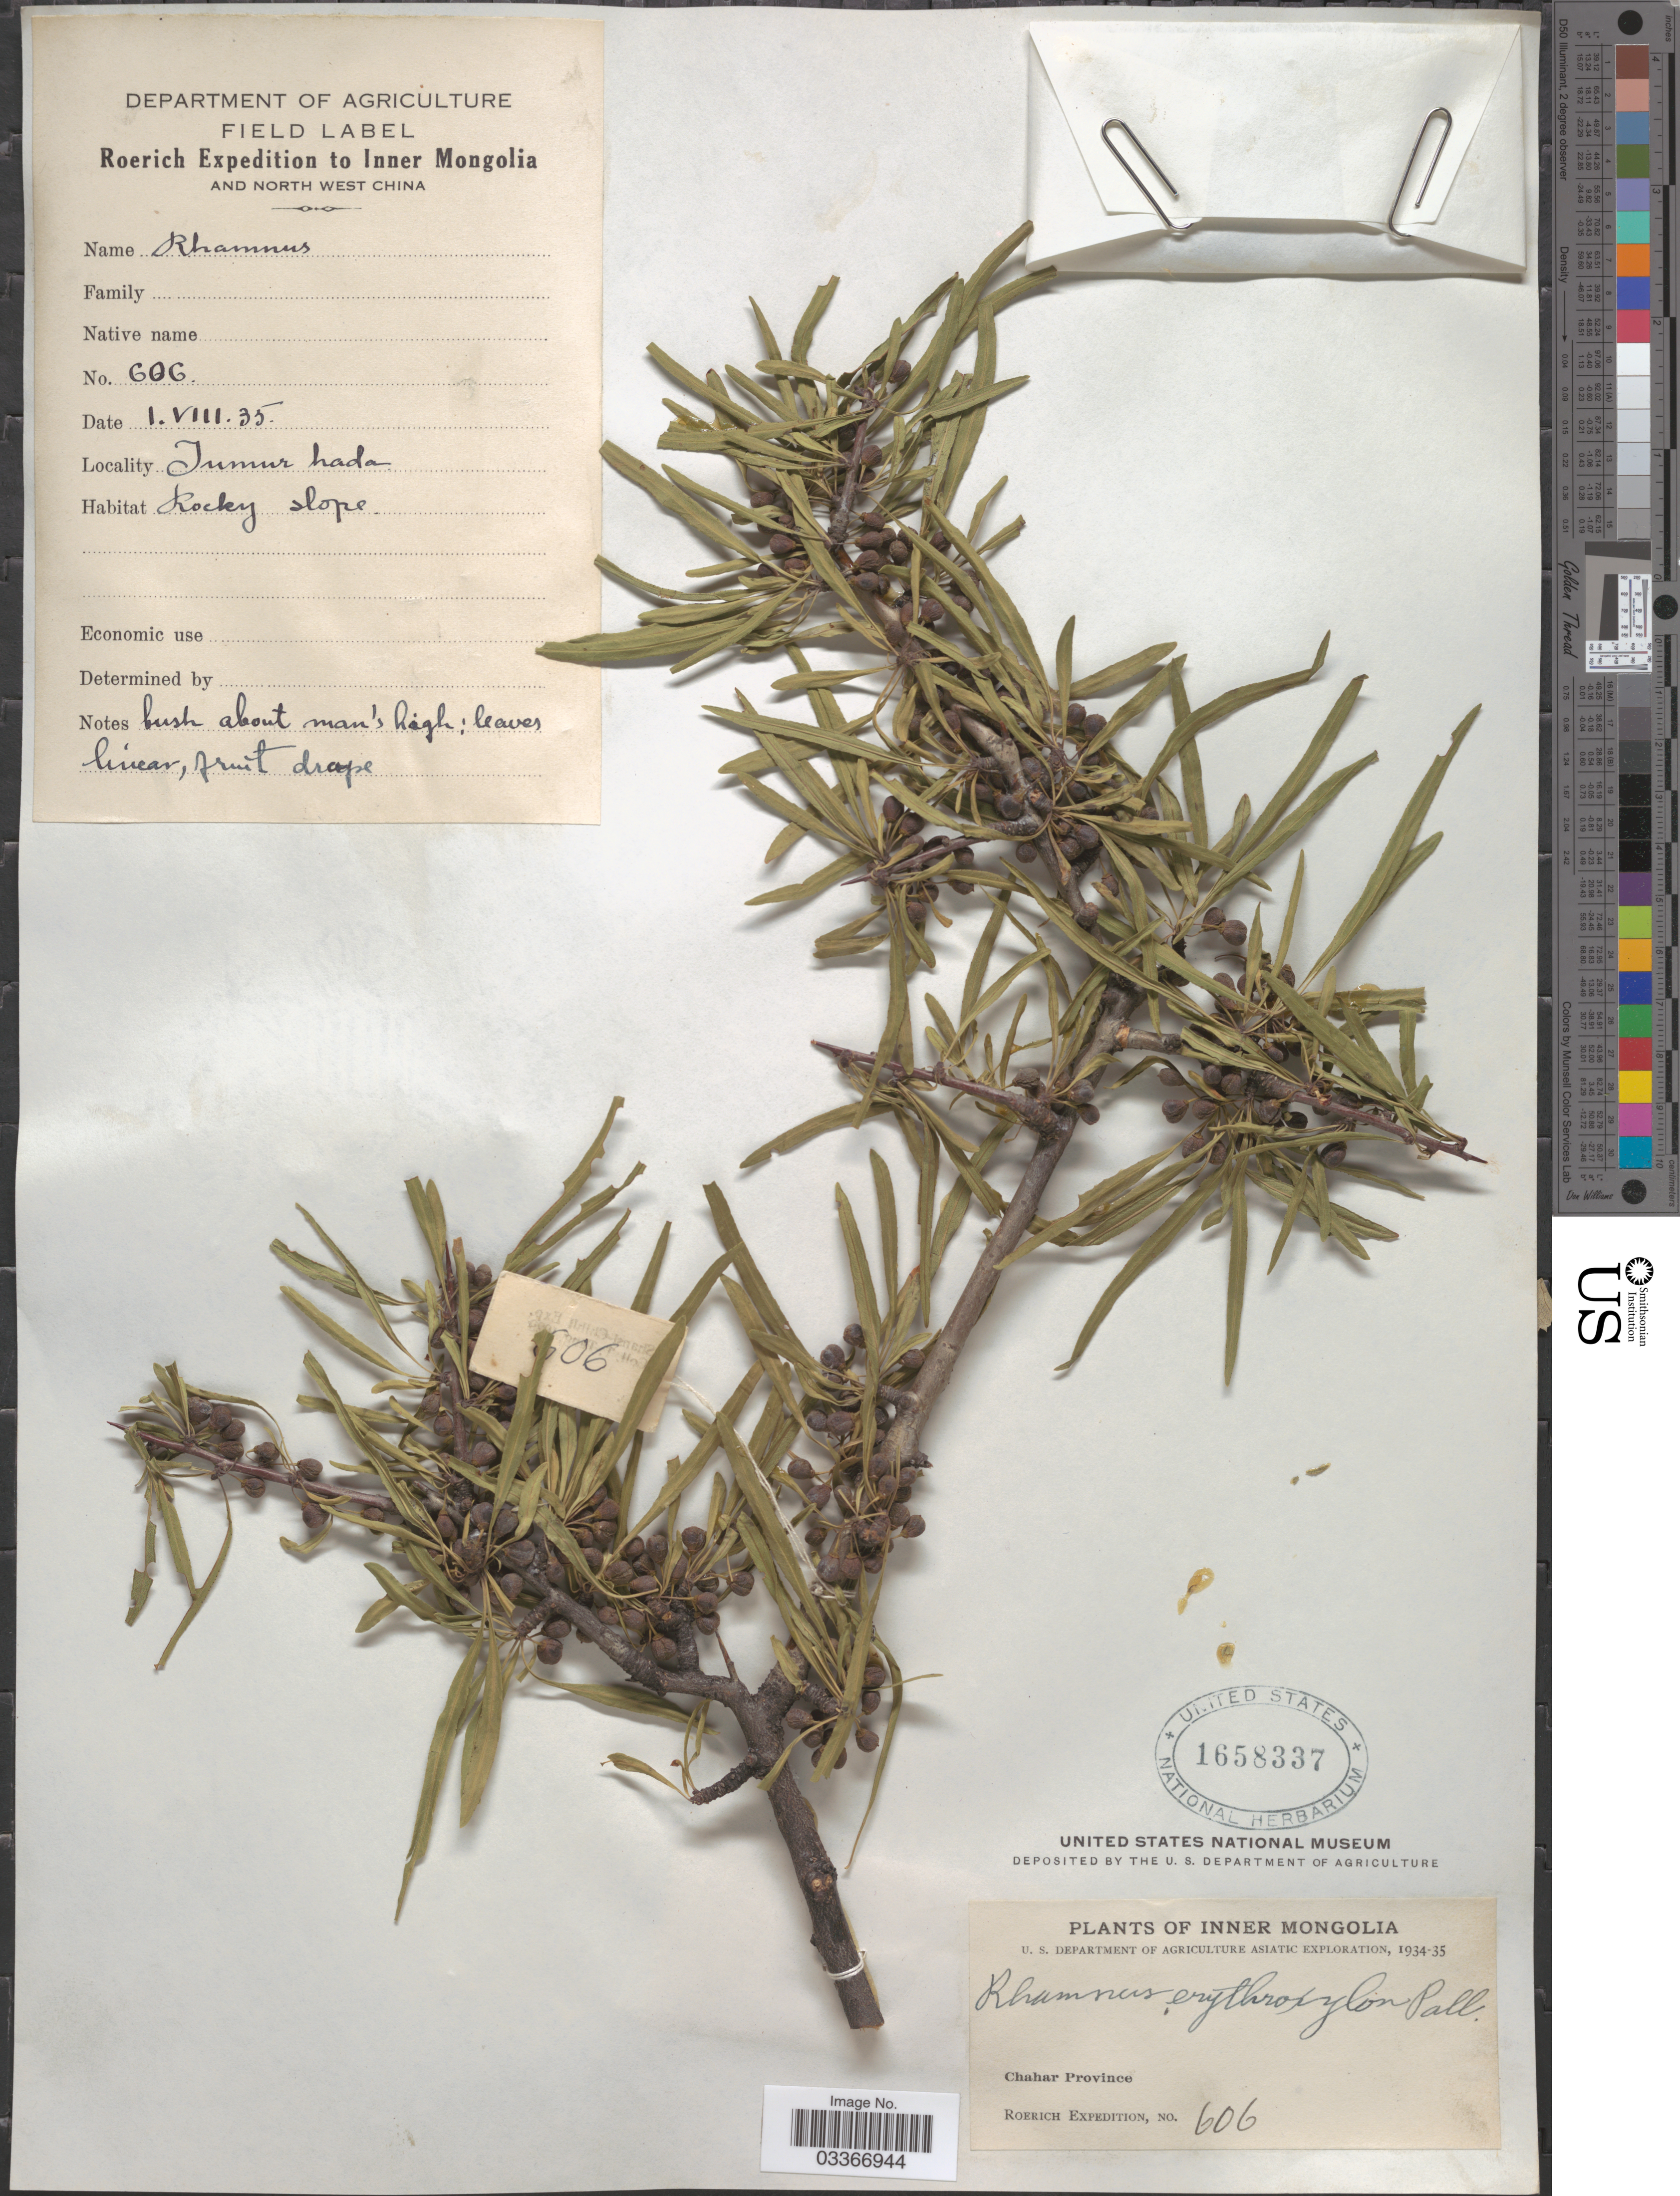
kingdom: Plantae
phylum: Tracheophyta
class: Magnoliopsida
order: Rosales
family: Rhamnaceae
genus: Rhamnus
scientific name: Rhamnus erythroxylon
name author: Pall.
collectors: Roerich Expedition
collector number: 606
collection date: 1935-08-01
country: China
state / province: Nei Monggol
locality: Inner Mongolia and North West China. Temur khada. Chahar Province.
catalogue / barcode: US 1658337